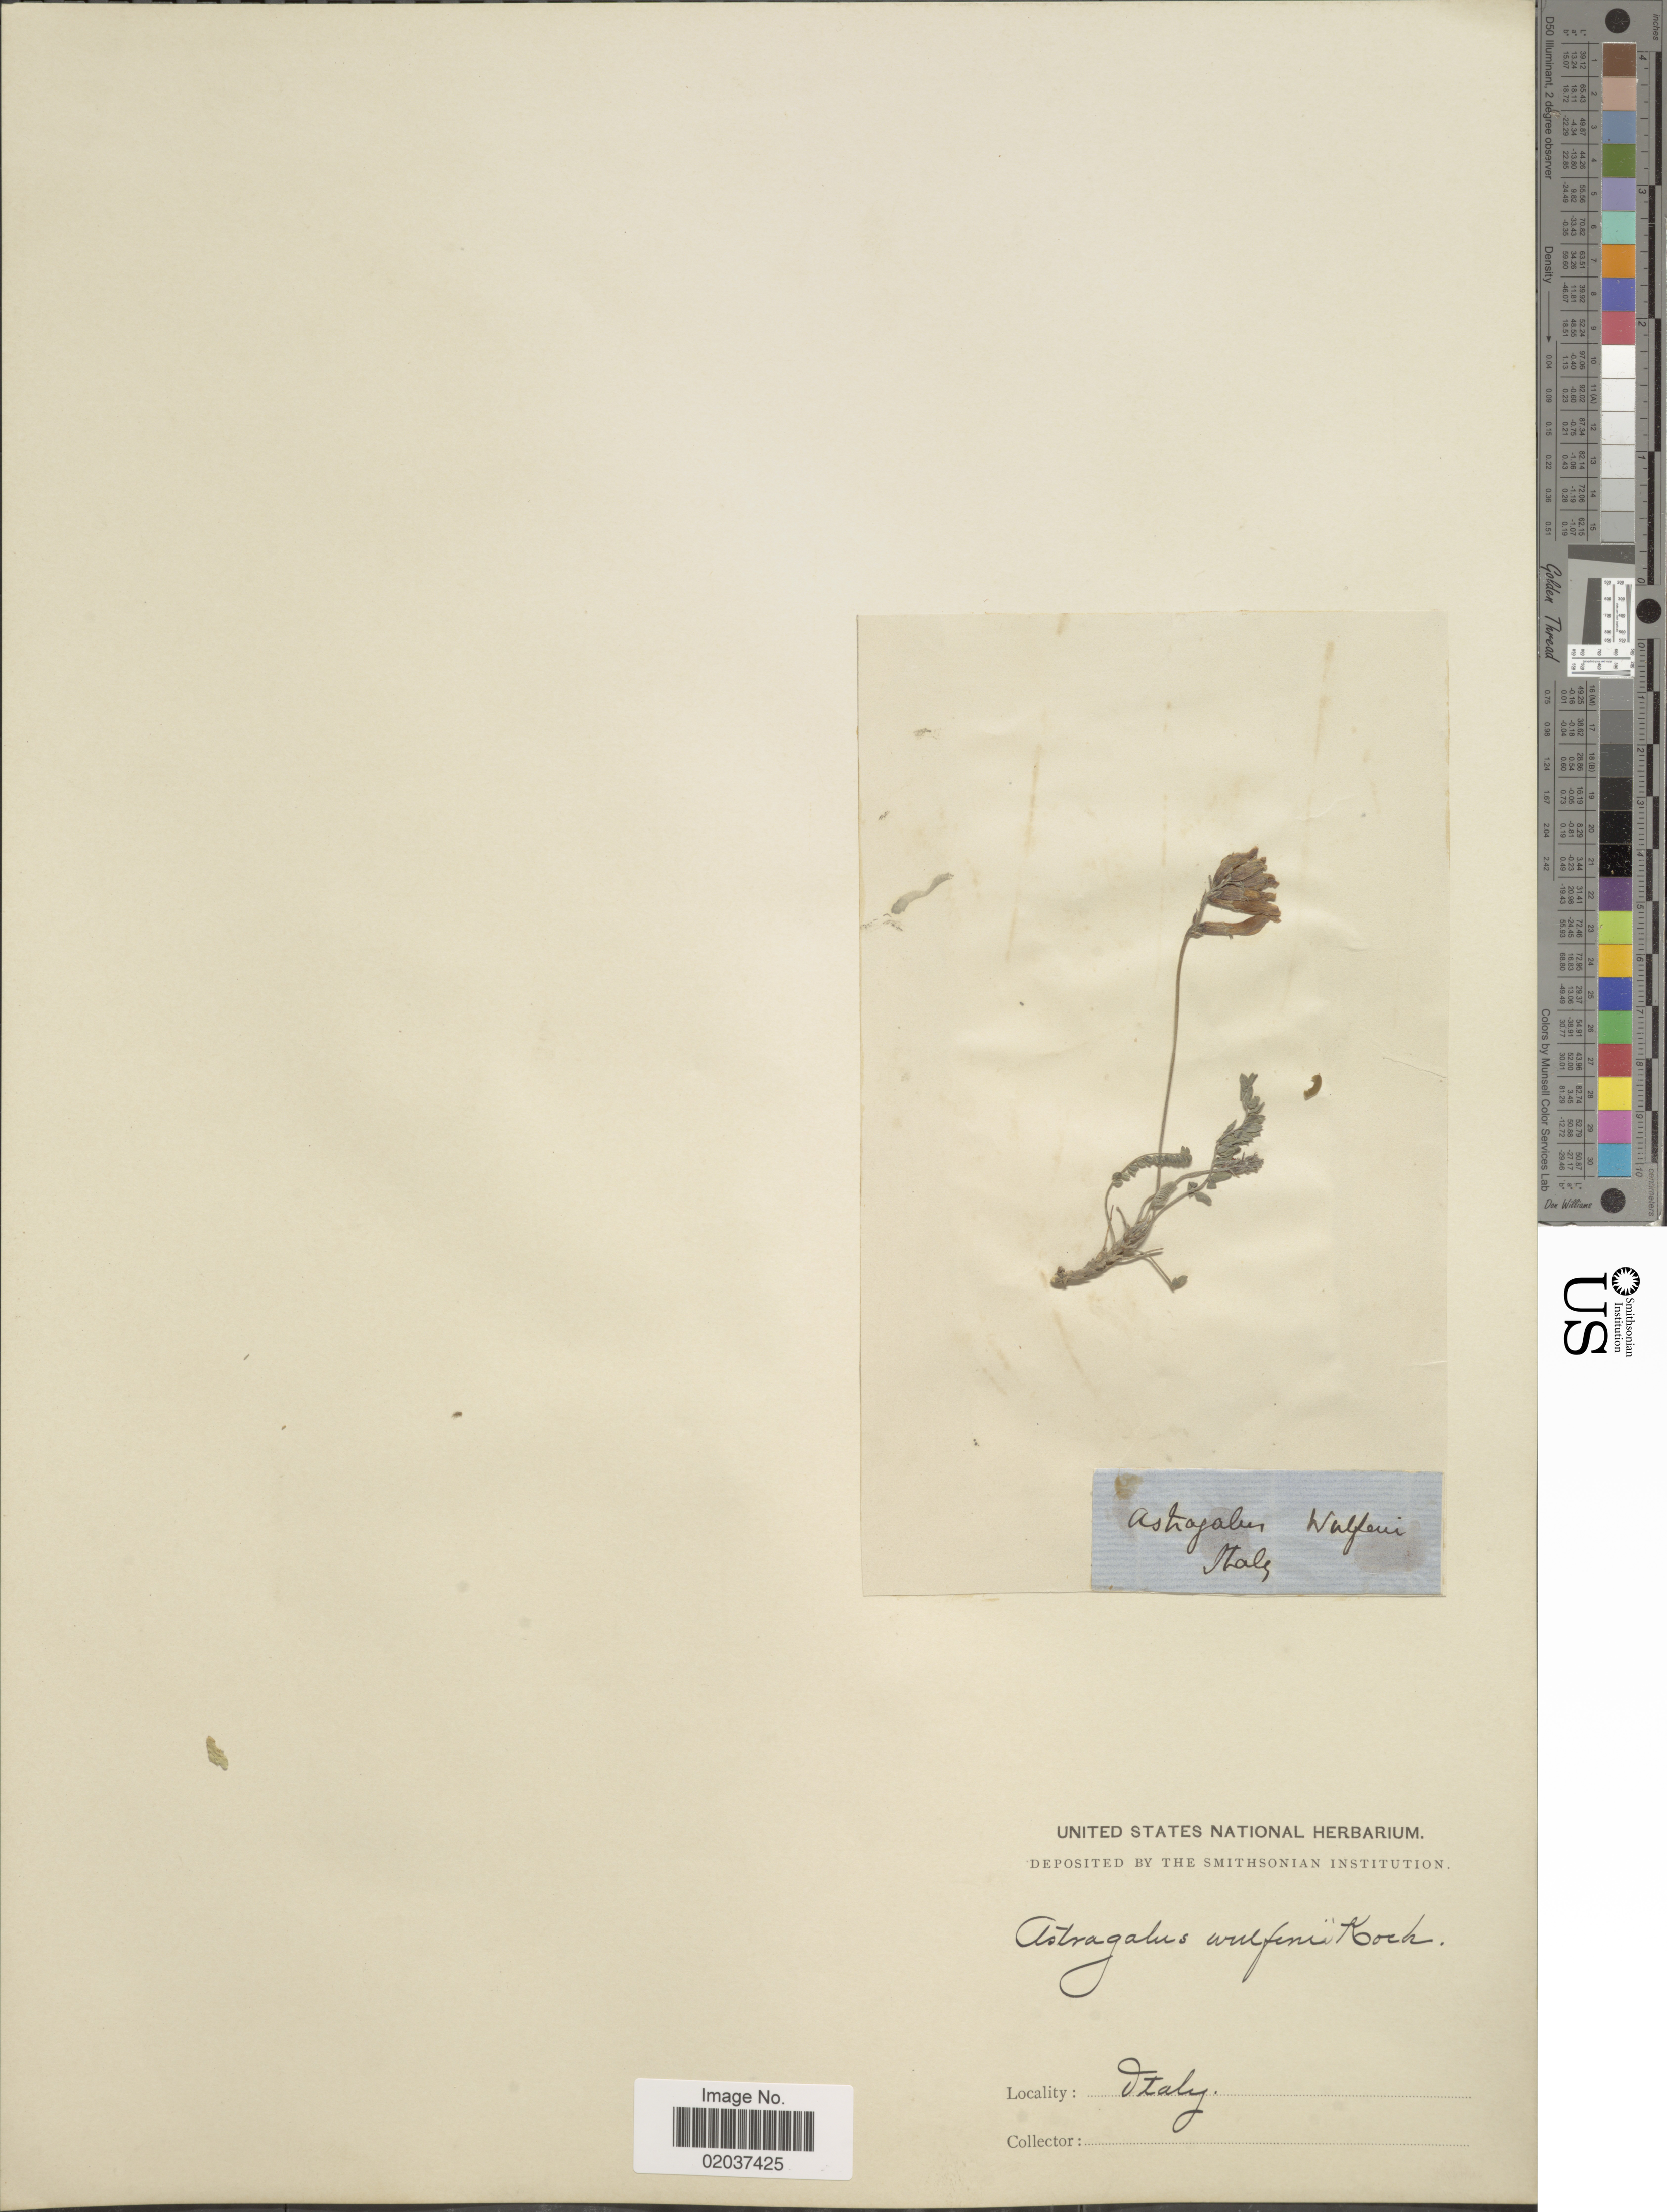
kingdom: Plantae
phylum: Tracheophyta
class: Magnoliopsida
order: Fabales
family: Fabaceae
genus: Astragalus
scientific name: Astragalus wulfenii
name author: Koch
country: Italy